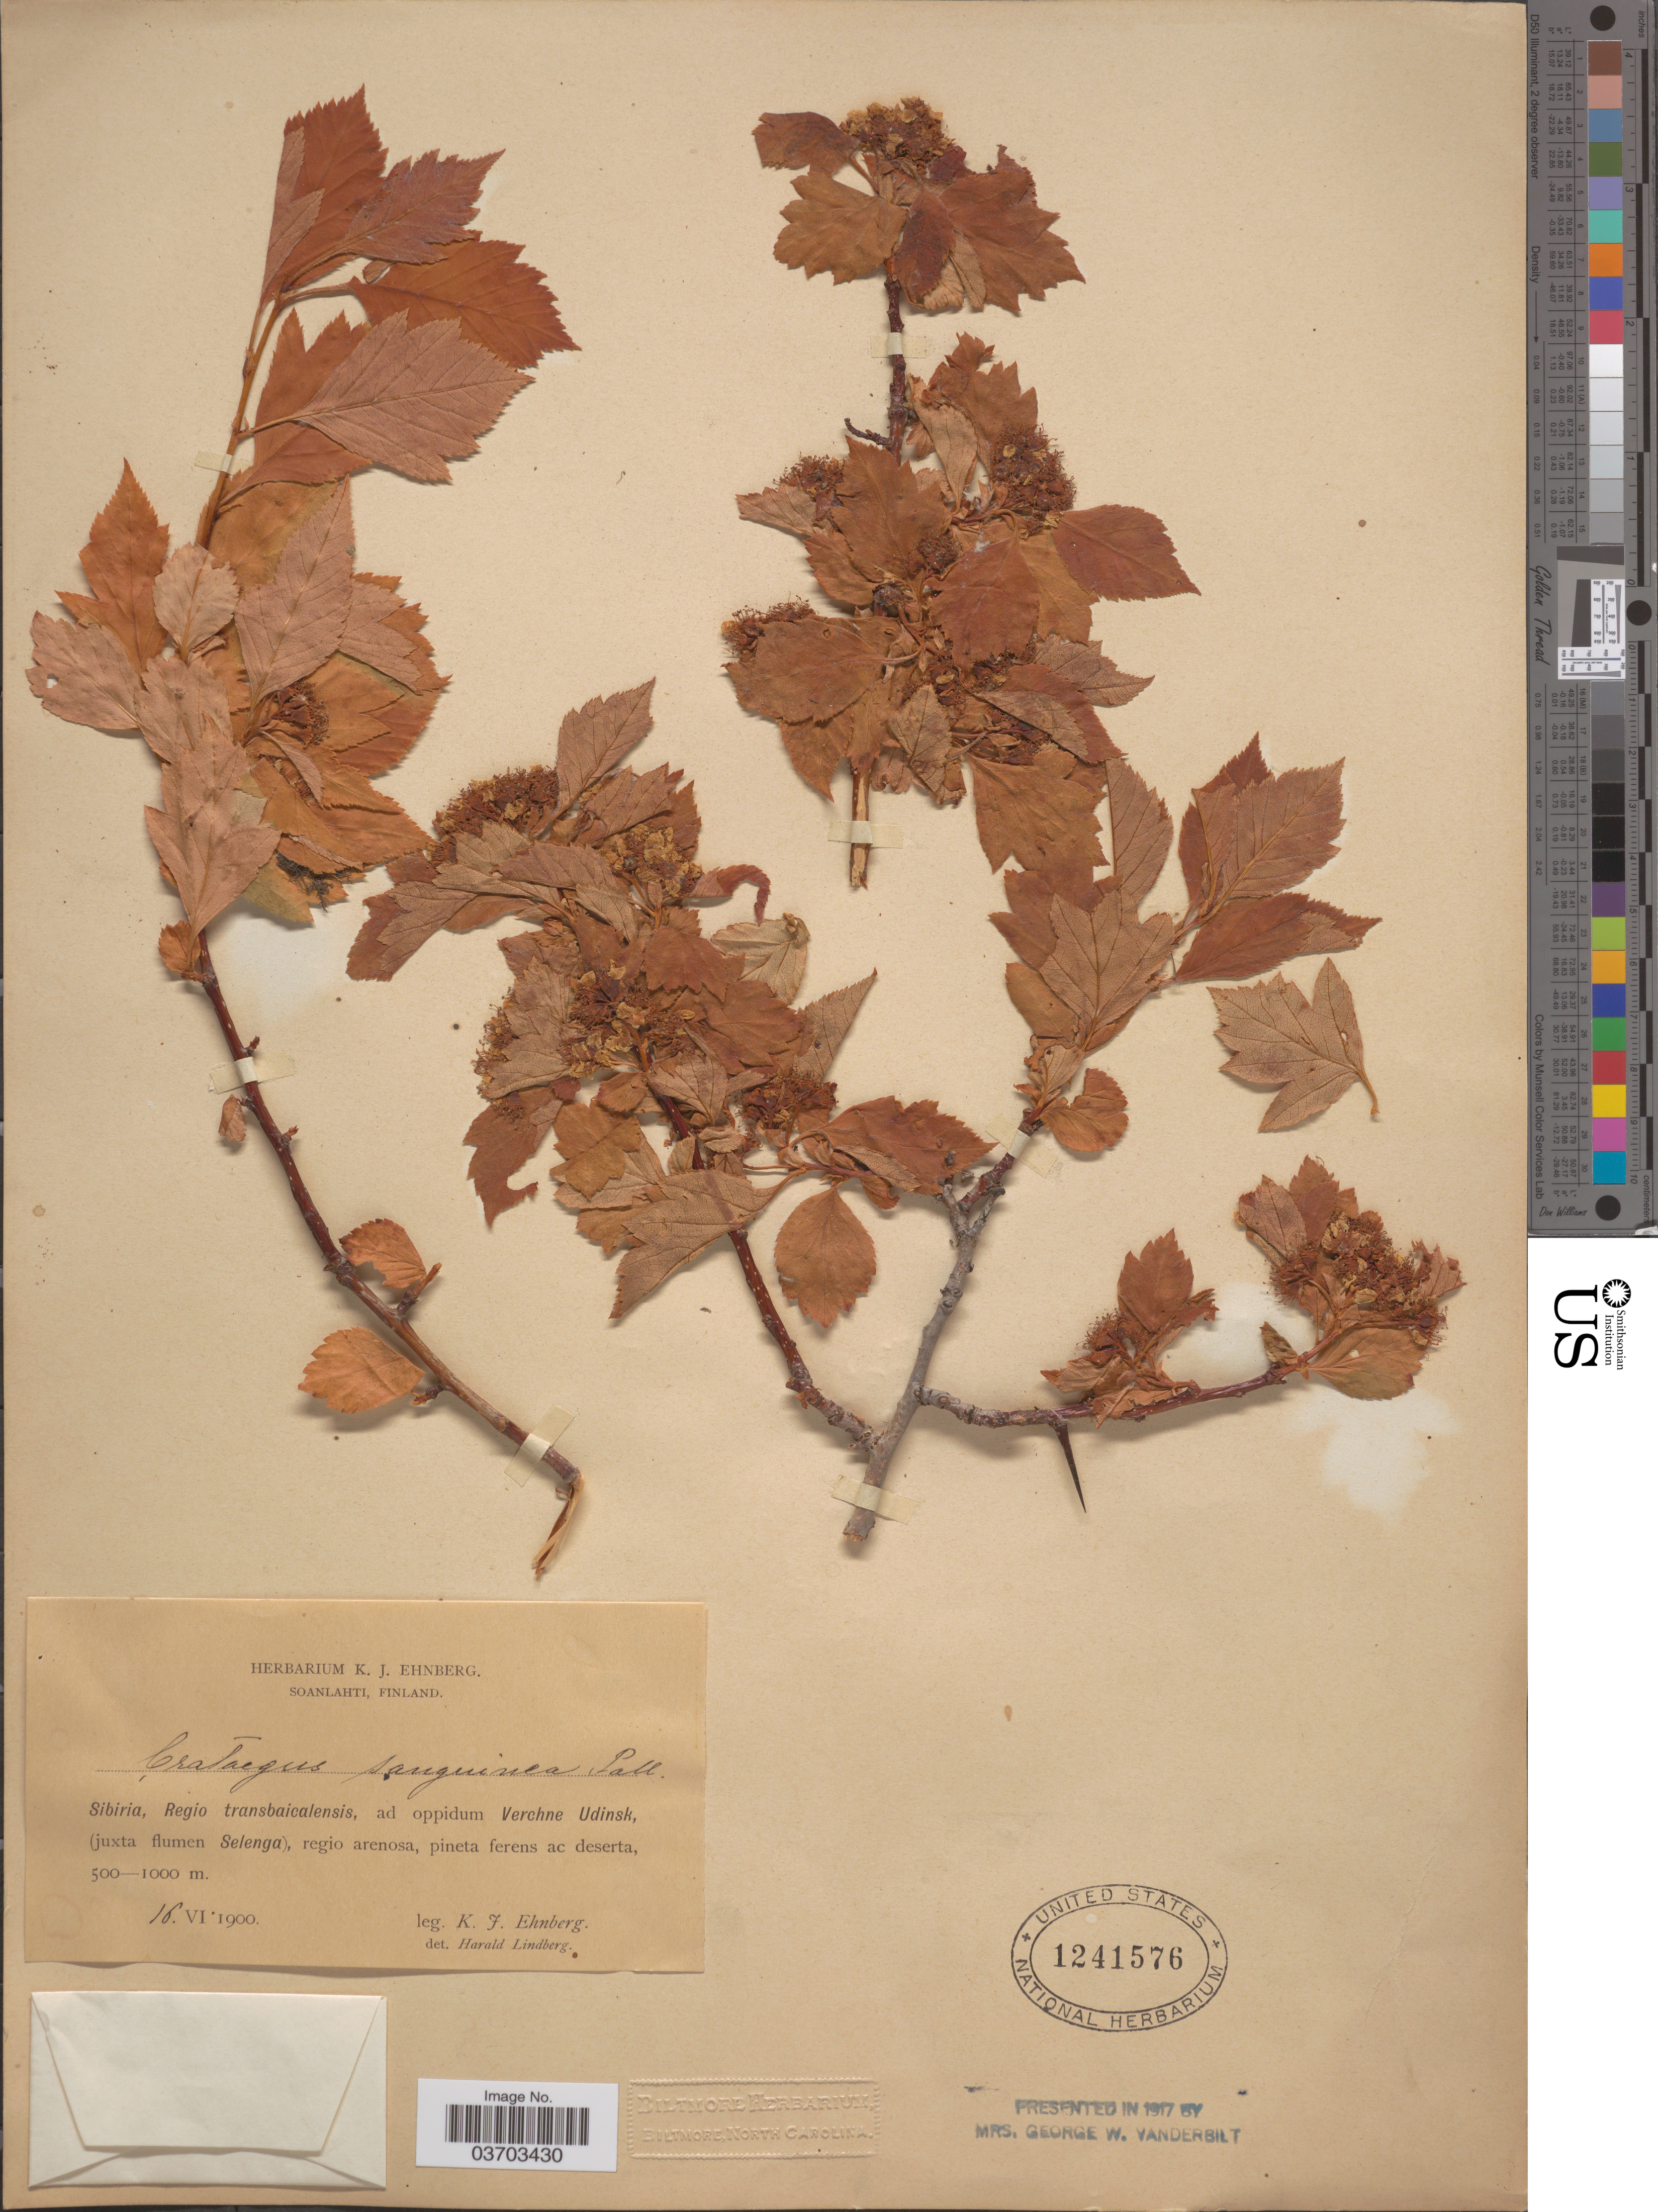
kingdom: Plantae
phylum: Tracheophyta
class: Magnoliopsida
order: Rosales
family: Rosaceae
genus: Crataegus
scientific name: Crataegus sanguinea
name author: Pall.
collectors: K. Ehnberg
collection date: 1900-06-16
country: Finland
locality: Sibiria, Regio transbaicalensis, ad oppidum Verchne Udinsk, (juxta flumen Selenga).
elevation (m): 500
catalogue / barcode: US 1241576